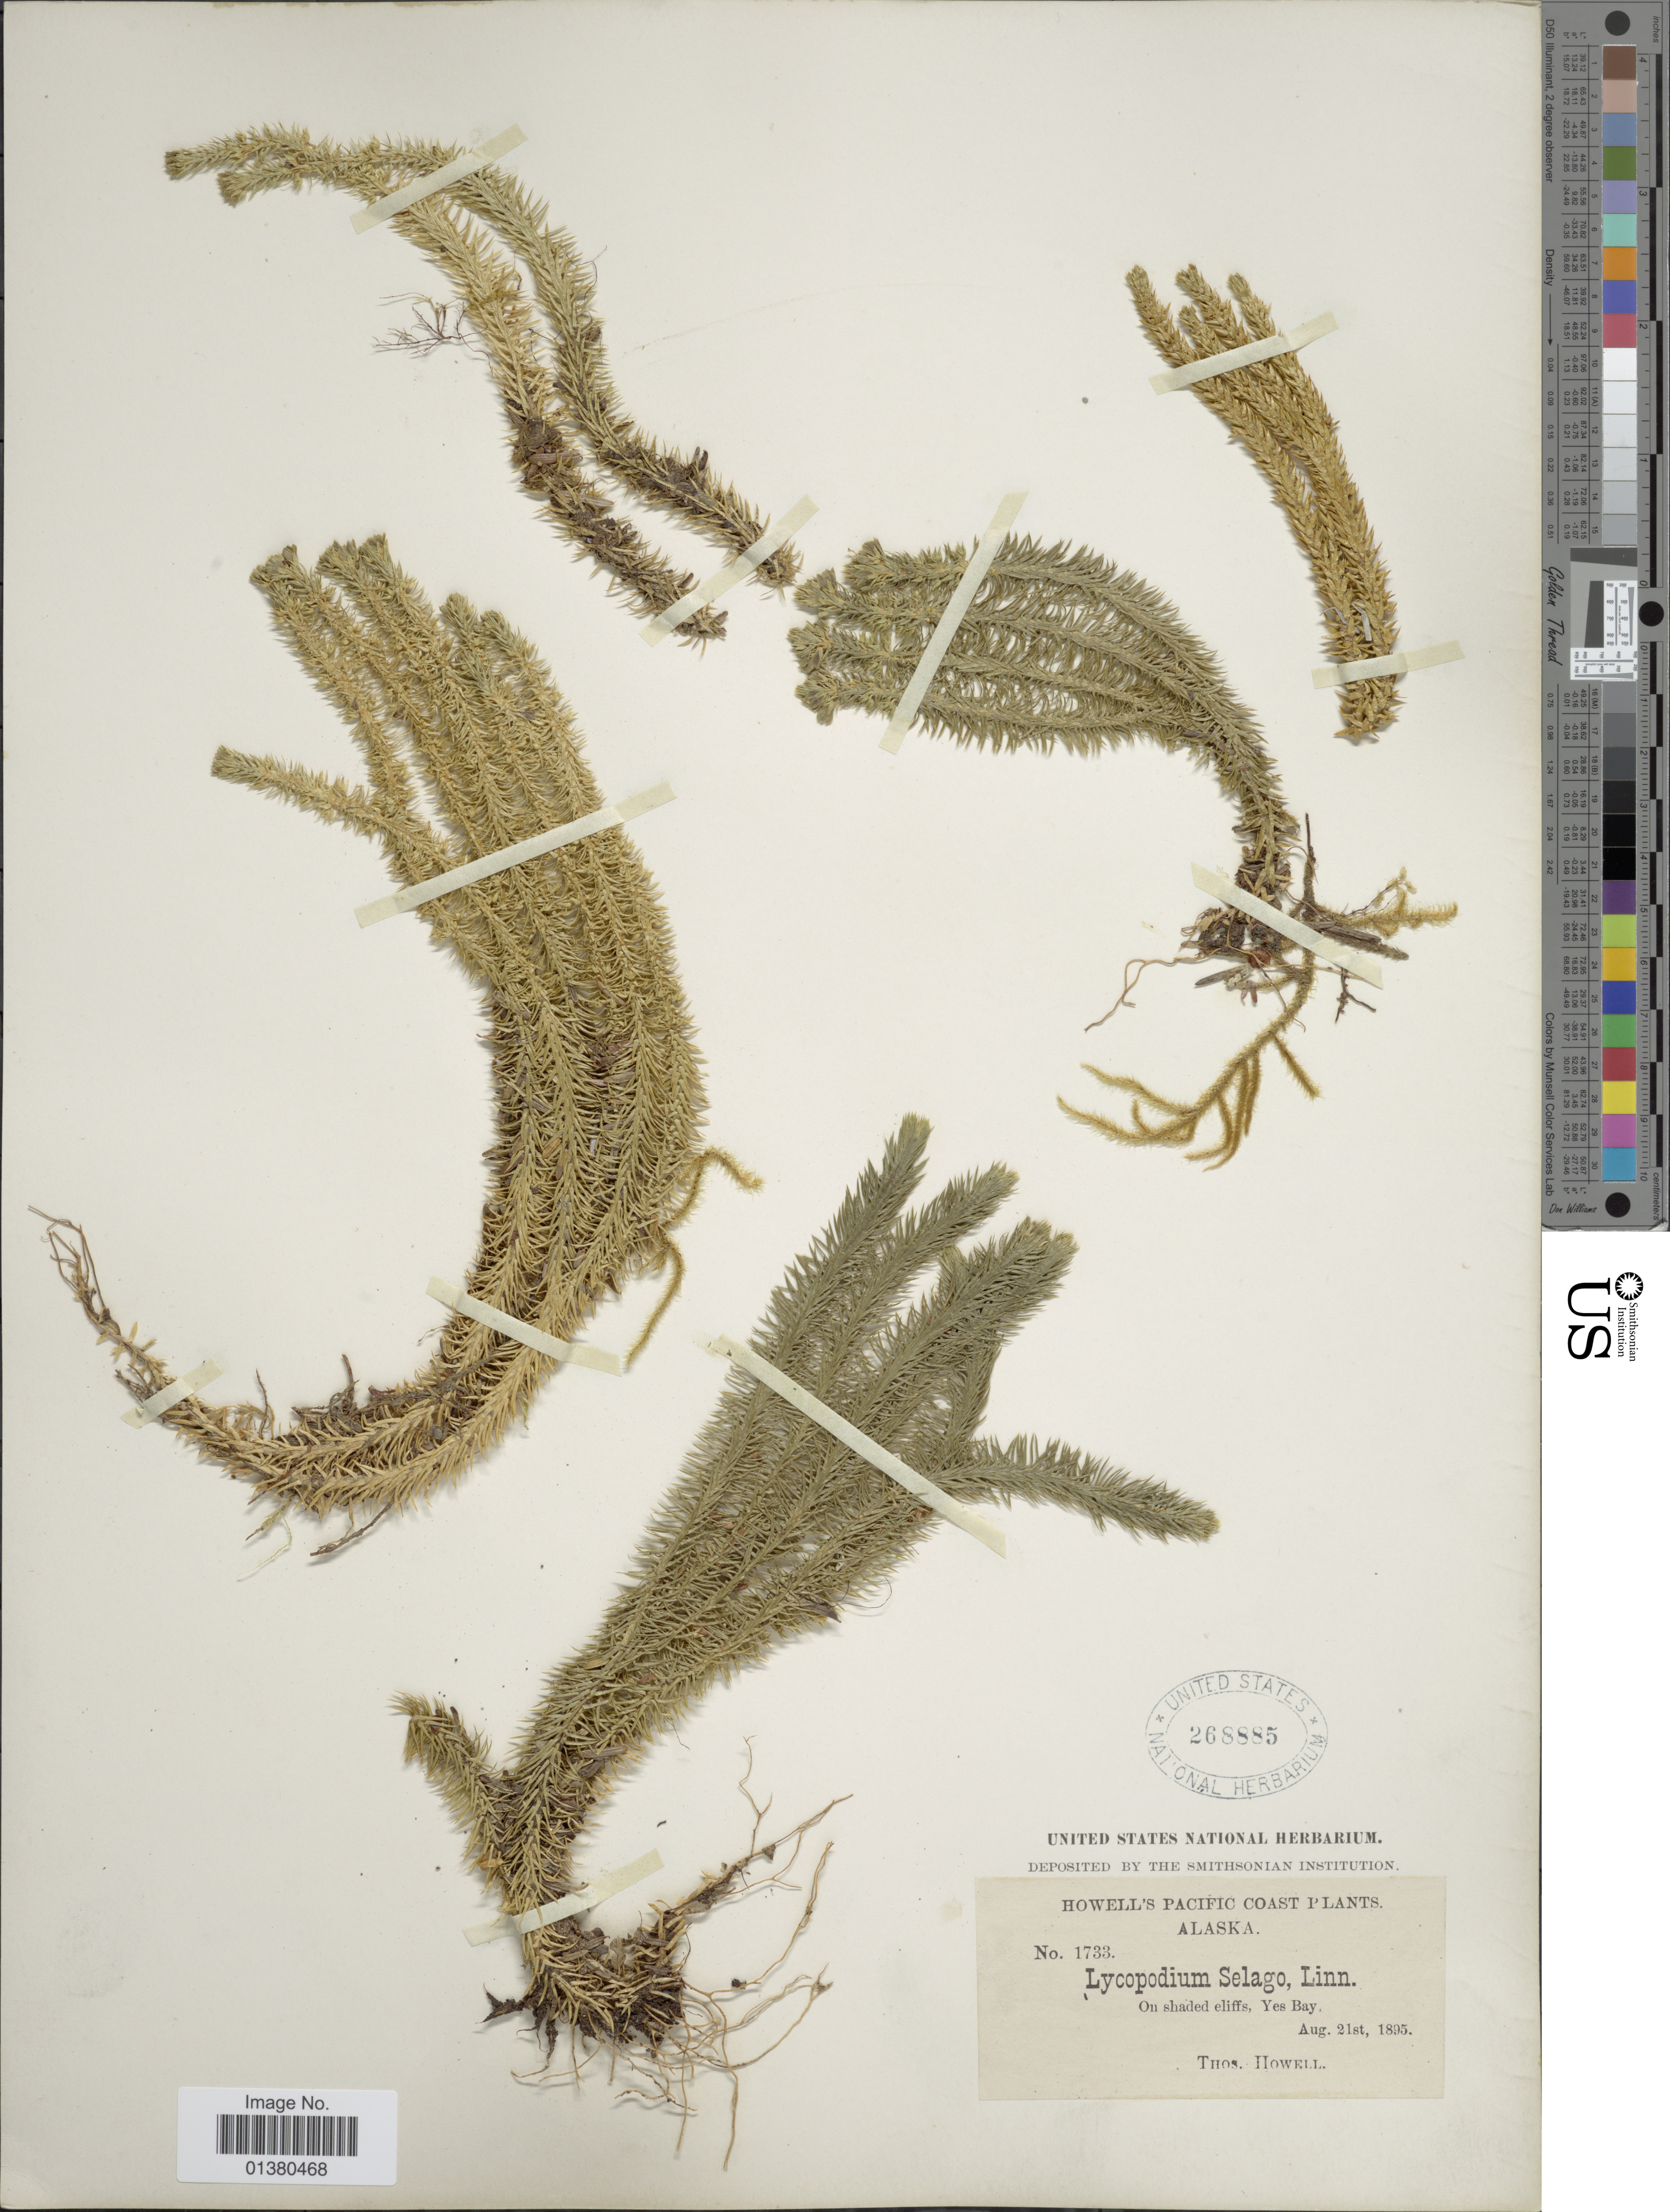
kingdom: Plantae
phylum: Tracheophyta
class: Lycopodiopsida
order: Lycopodiales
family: Lycopodiaceae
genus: Huperzia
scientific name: Huperzia selago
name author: (L.) Bernh. ex Schrank & Mart.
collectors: T. Howell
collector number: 1733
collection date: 1895-08-21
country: United States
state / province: Alaska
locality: Howell's Pacific Coast, On shaded eliffs, Yes Bay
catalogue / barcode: US 268885